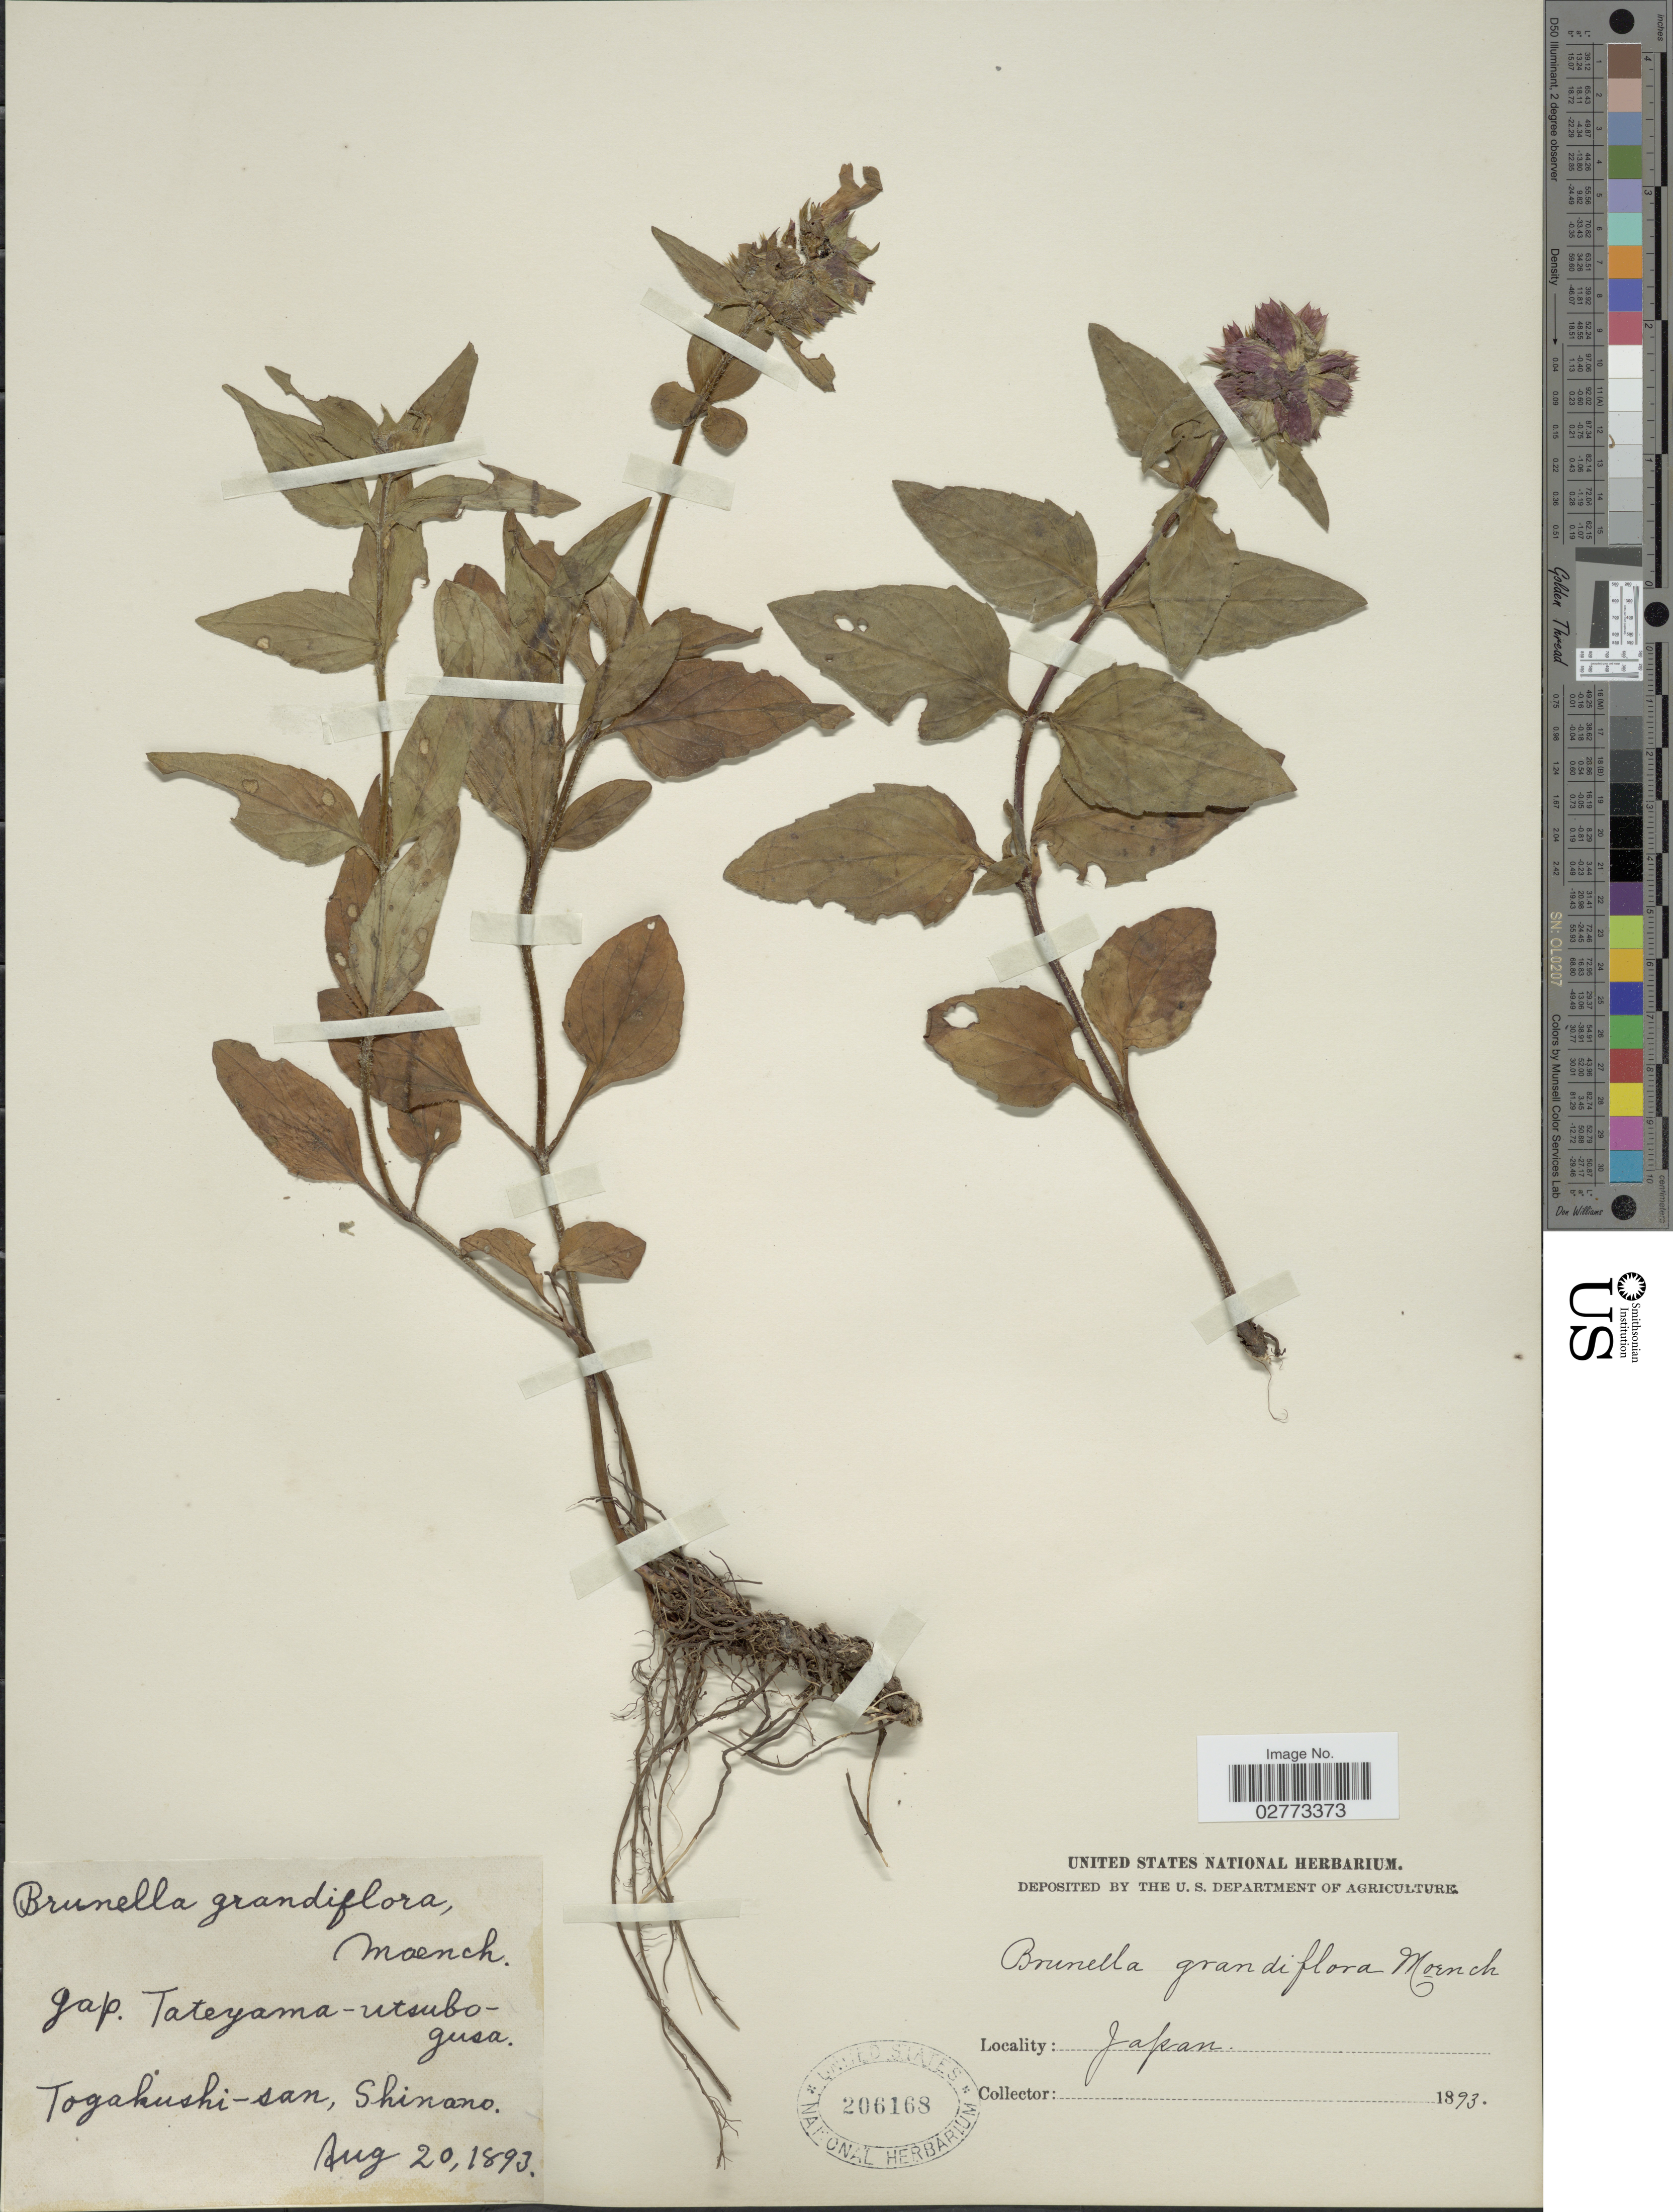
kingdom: Plantae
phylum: Tracheophyta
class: Magnoliopsida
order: Lamiales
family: Lamiaceae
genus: Prunella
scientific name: Prunella grandiflora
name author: (L.) Turra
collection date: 1893-08-20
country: Japan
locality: Togahushi-san, Shinano.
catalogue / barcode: US 206168